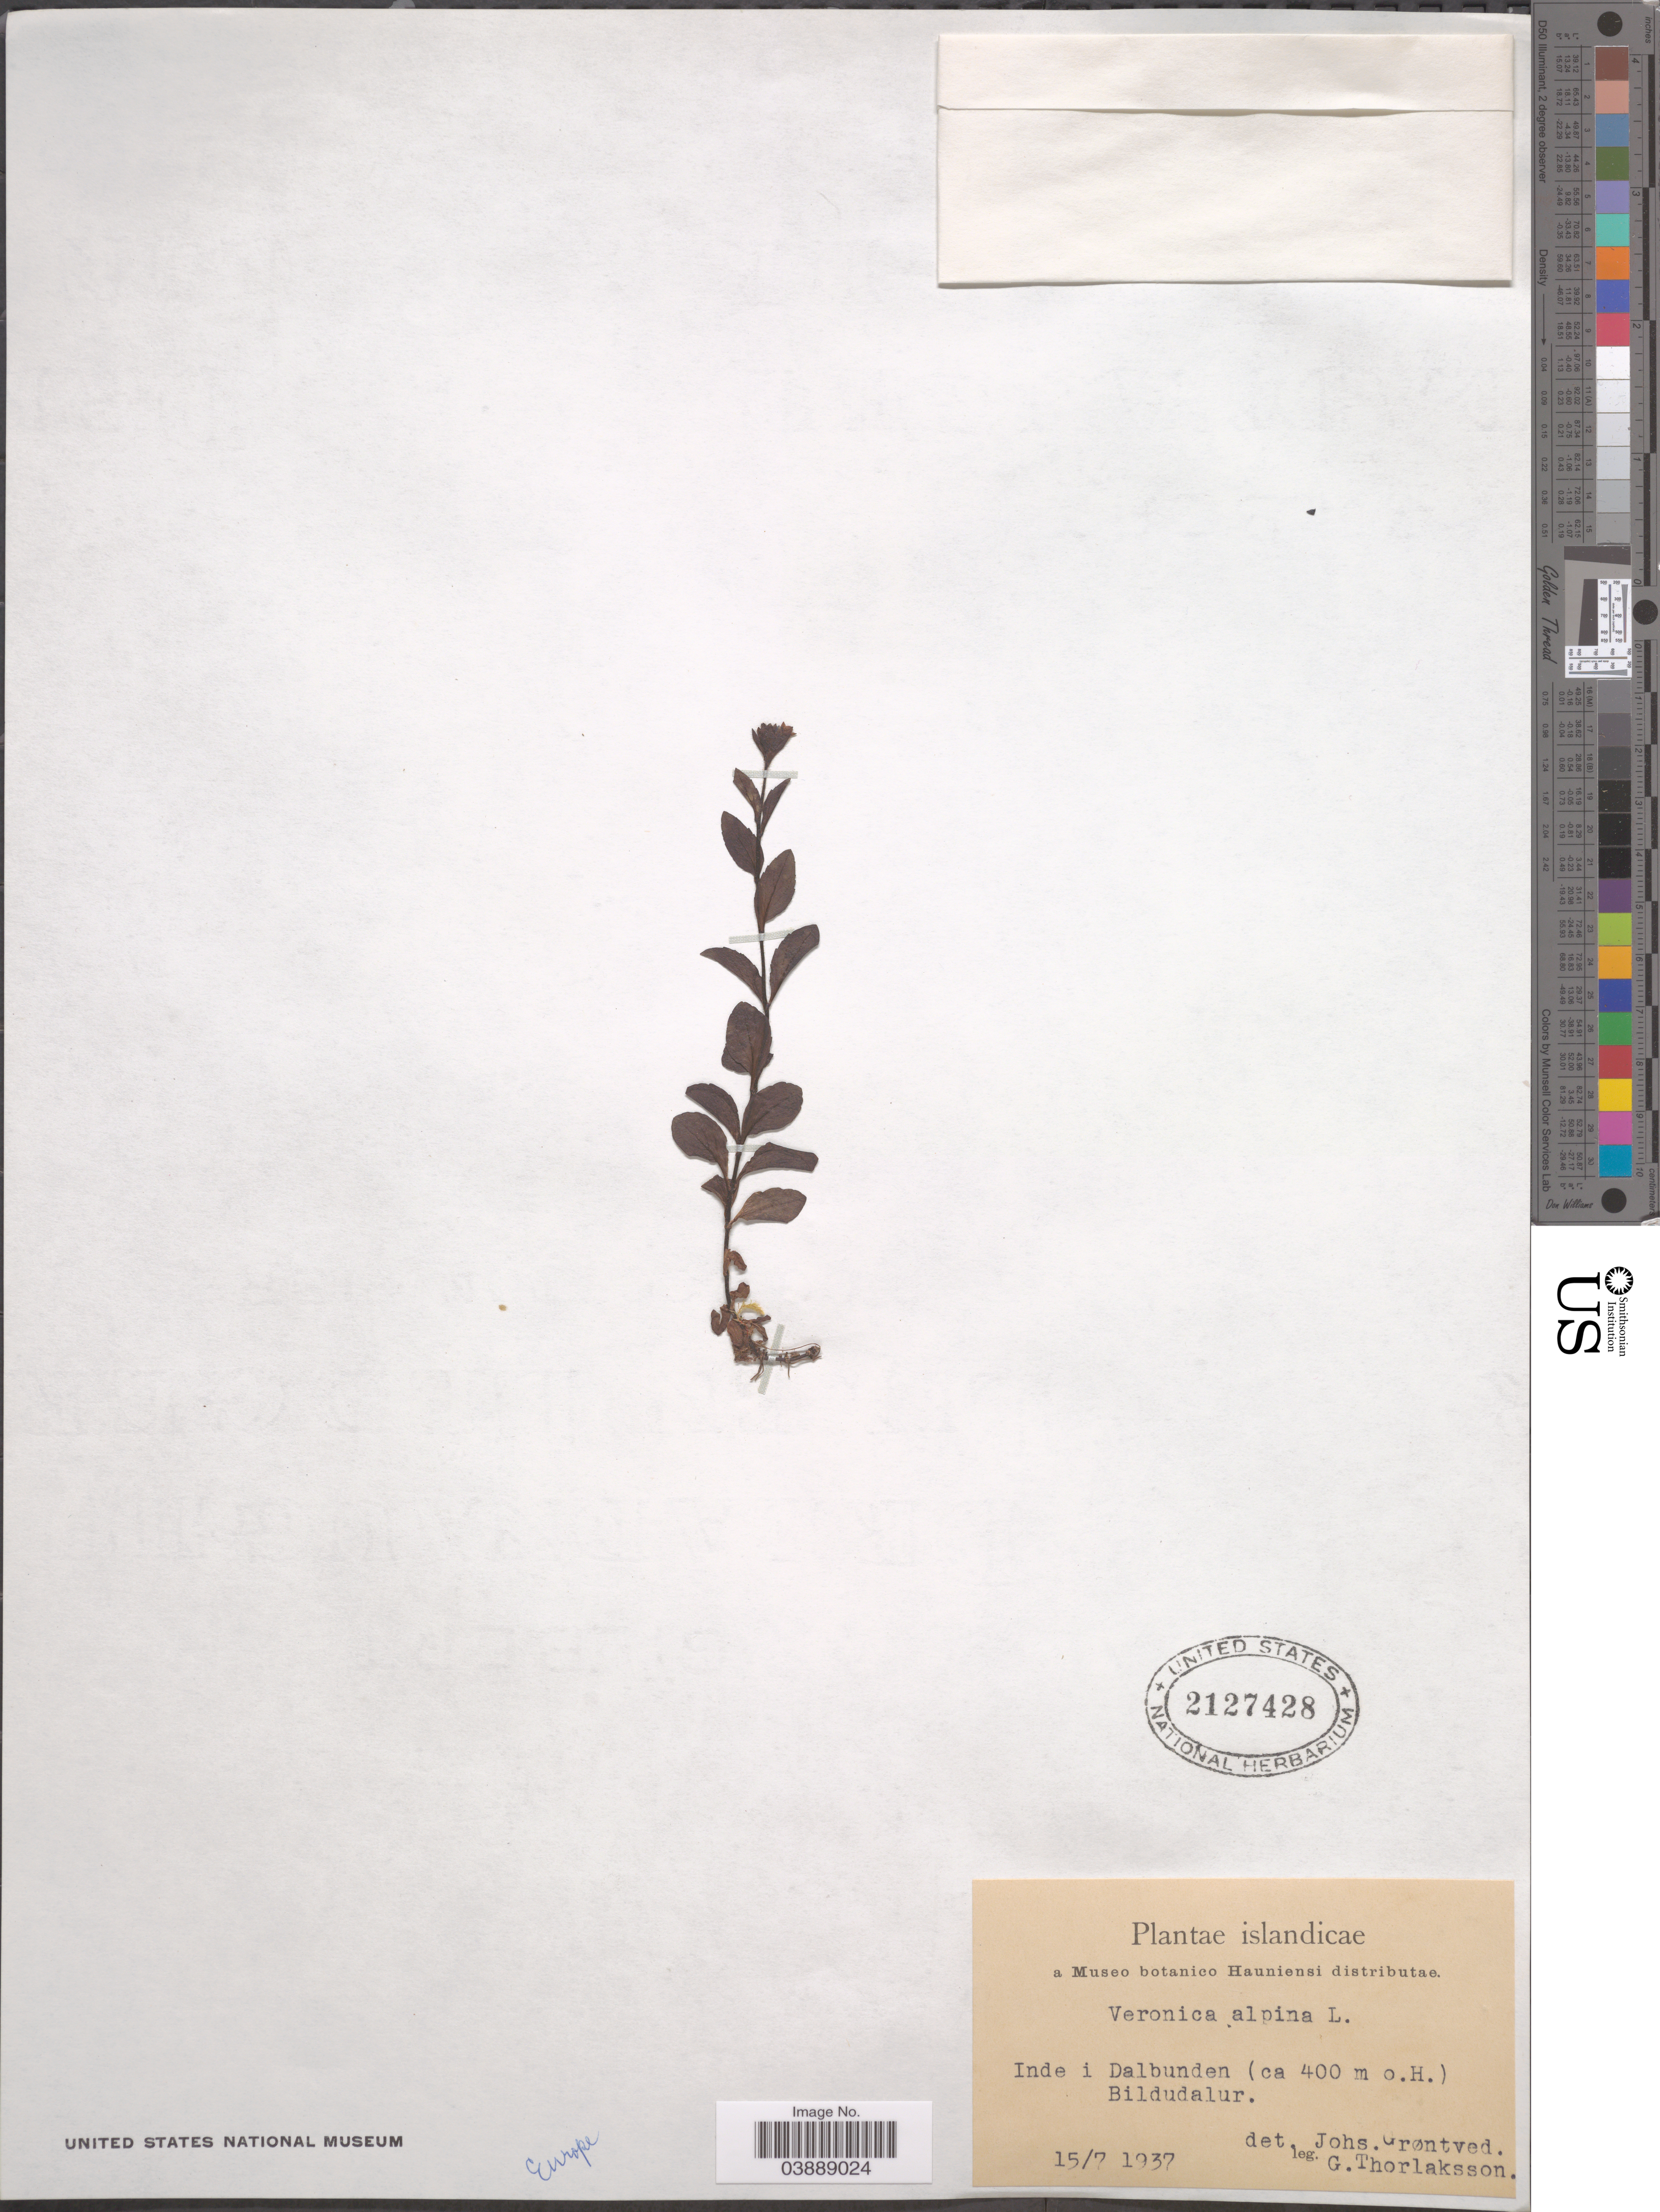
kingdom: Plantae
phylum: Tracheophyta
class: Magnoliopsida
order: Lamiales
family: Plantaginaceae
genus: Veronica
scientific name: Veronica alpina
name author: L.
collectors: G. Thorlaksson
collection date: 1937-07-15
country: Iceland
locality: Islandicae. Inde i Dalbunden. Bildudalur.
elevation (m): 400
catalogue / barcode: US 2127428